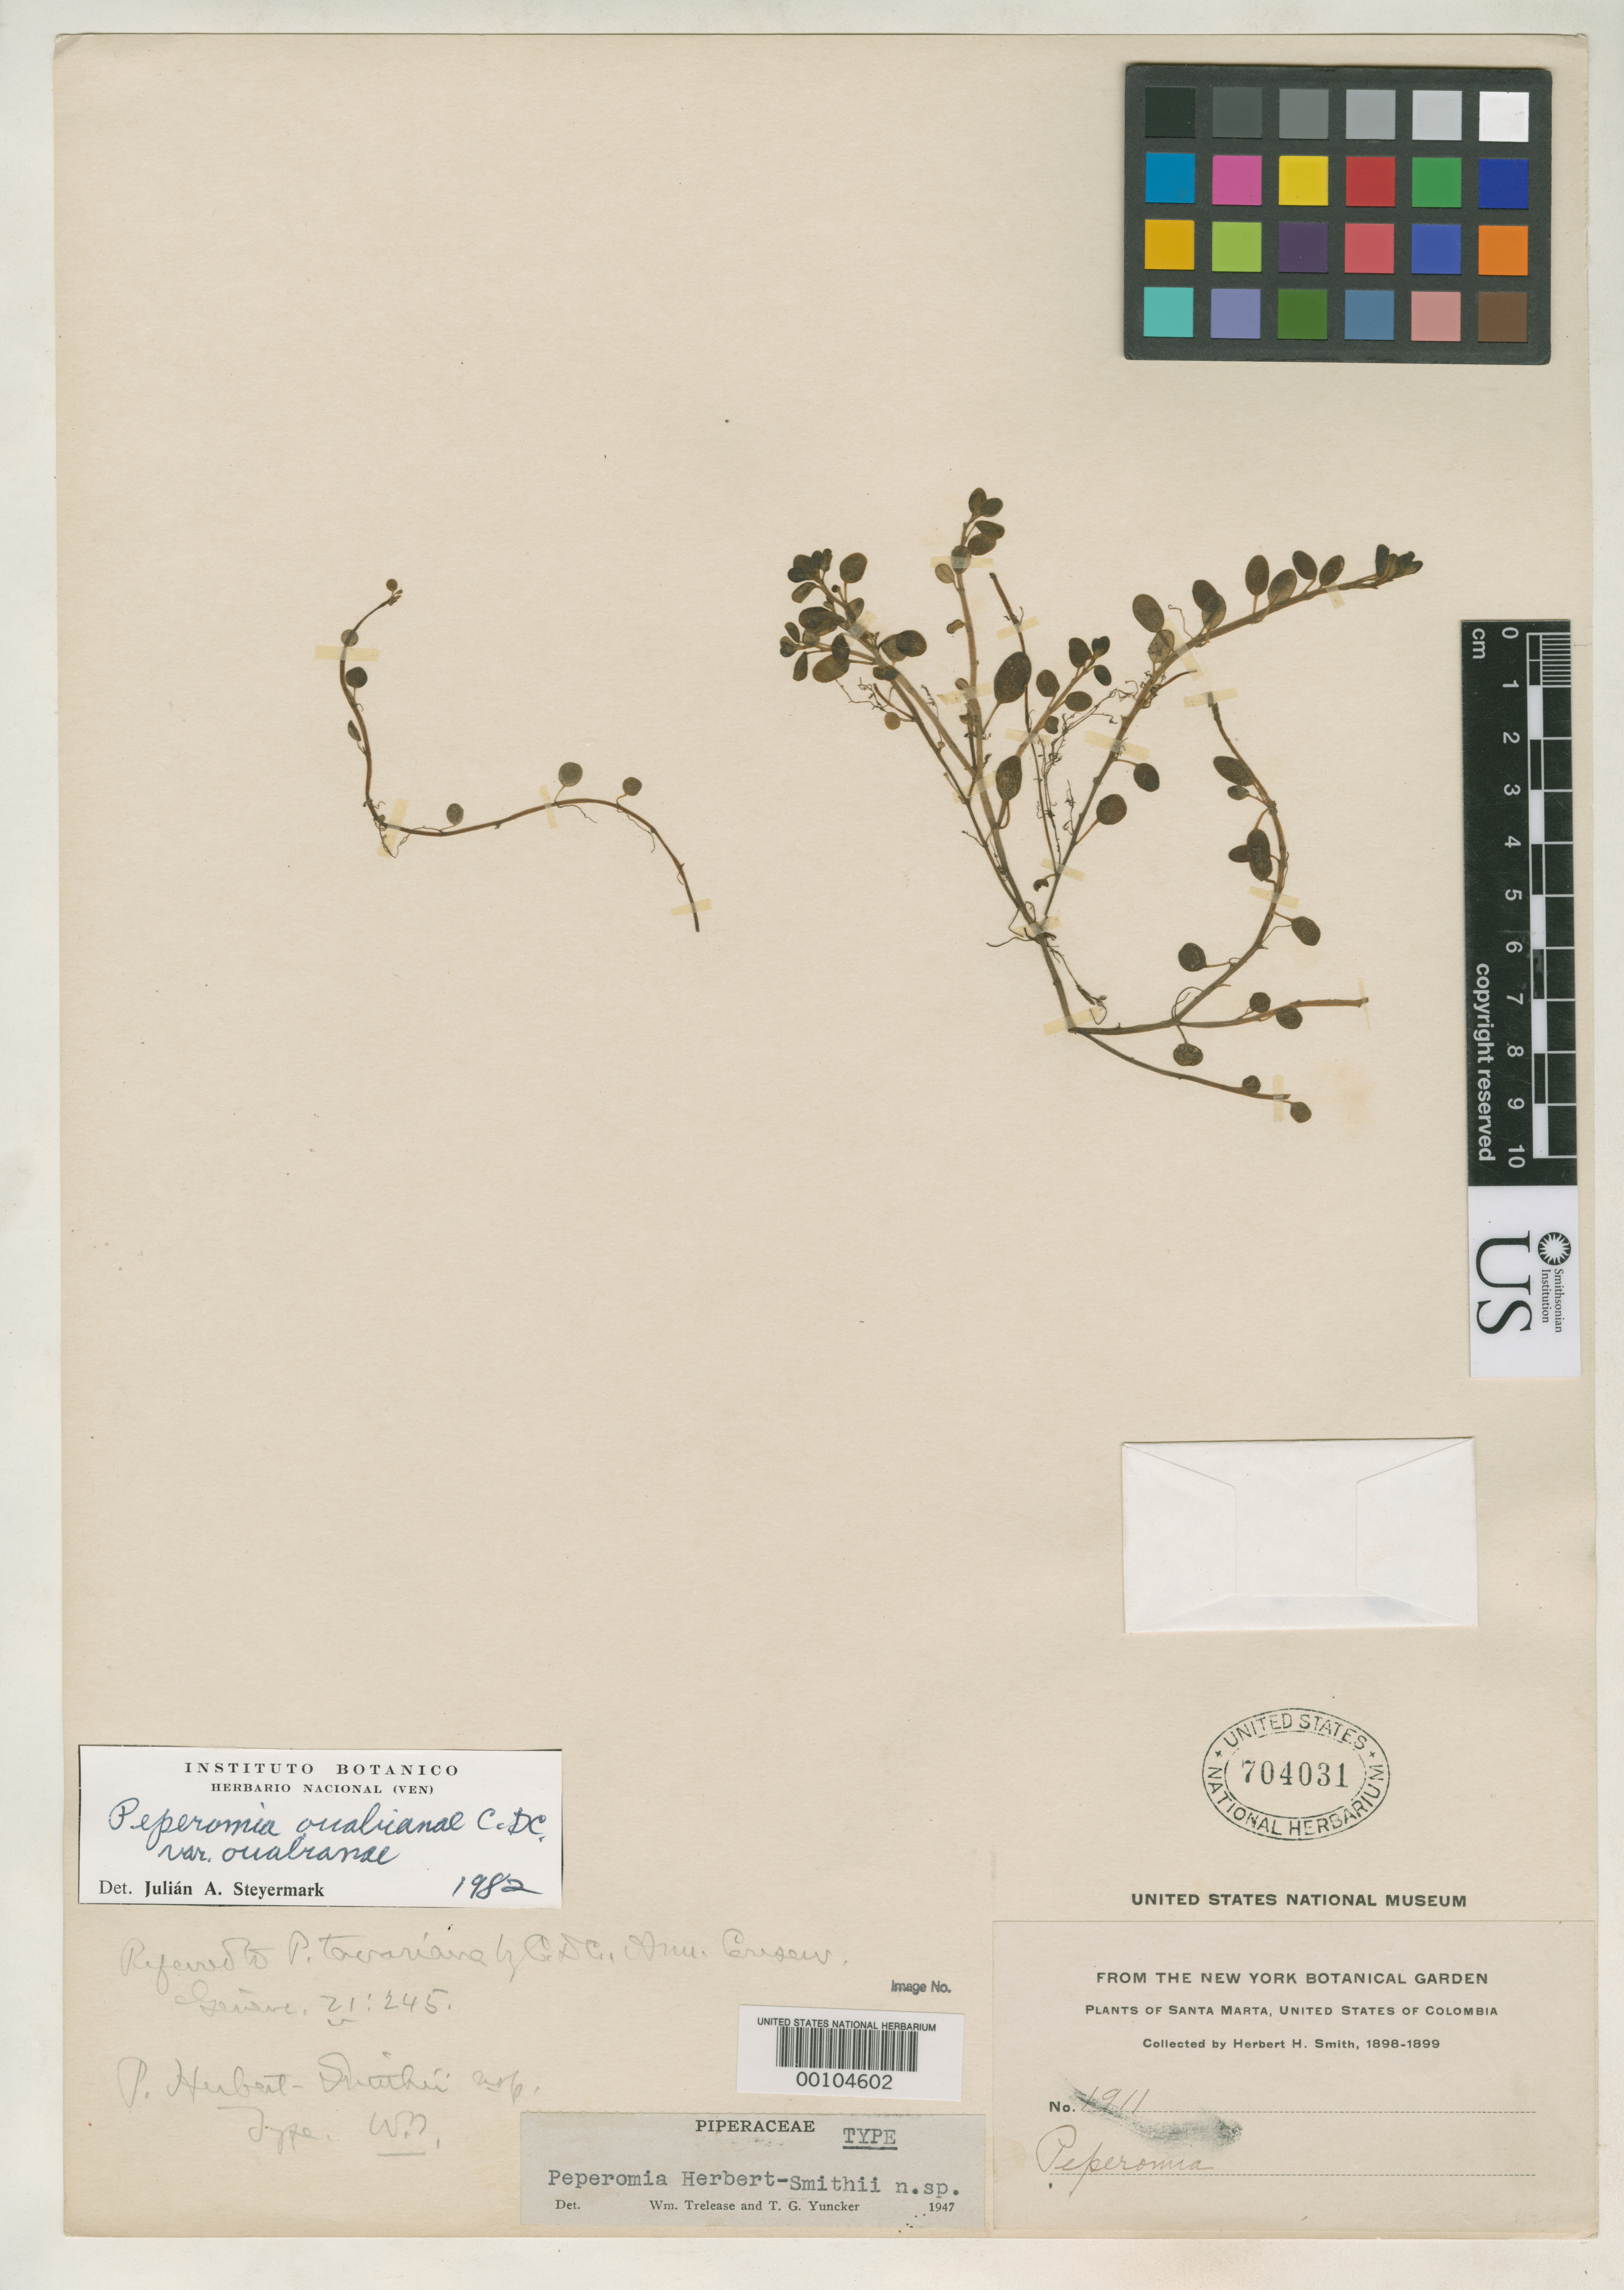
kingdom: Plantae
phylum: Tracheophyta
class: Magnoliopsida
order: Piperales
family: Piperaceae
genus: Peperomia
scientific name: Peperomia herbert-smithii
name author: Trel. & Yunck.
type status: Holotype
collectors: Herbert H. Smith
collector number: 1911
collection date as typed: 1898 to -- --- 1899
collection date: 1898/1899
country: Colombia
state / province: Magdalena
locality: Santa Marta.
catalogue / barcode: US 704031